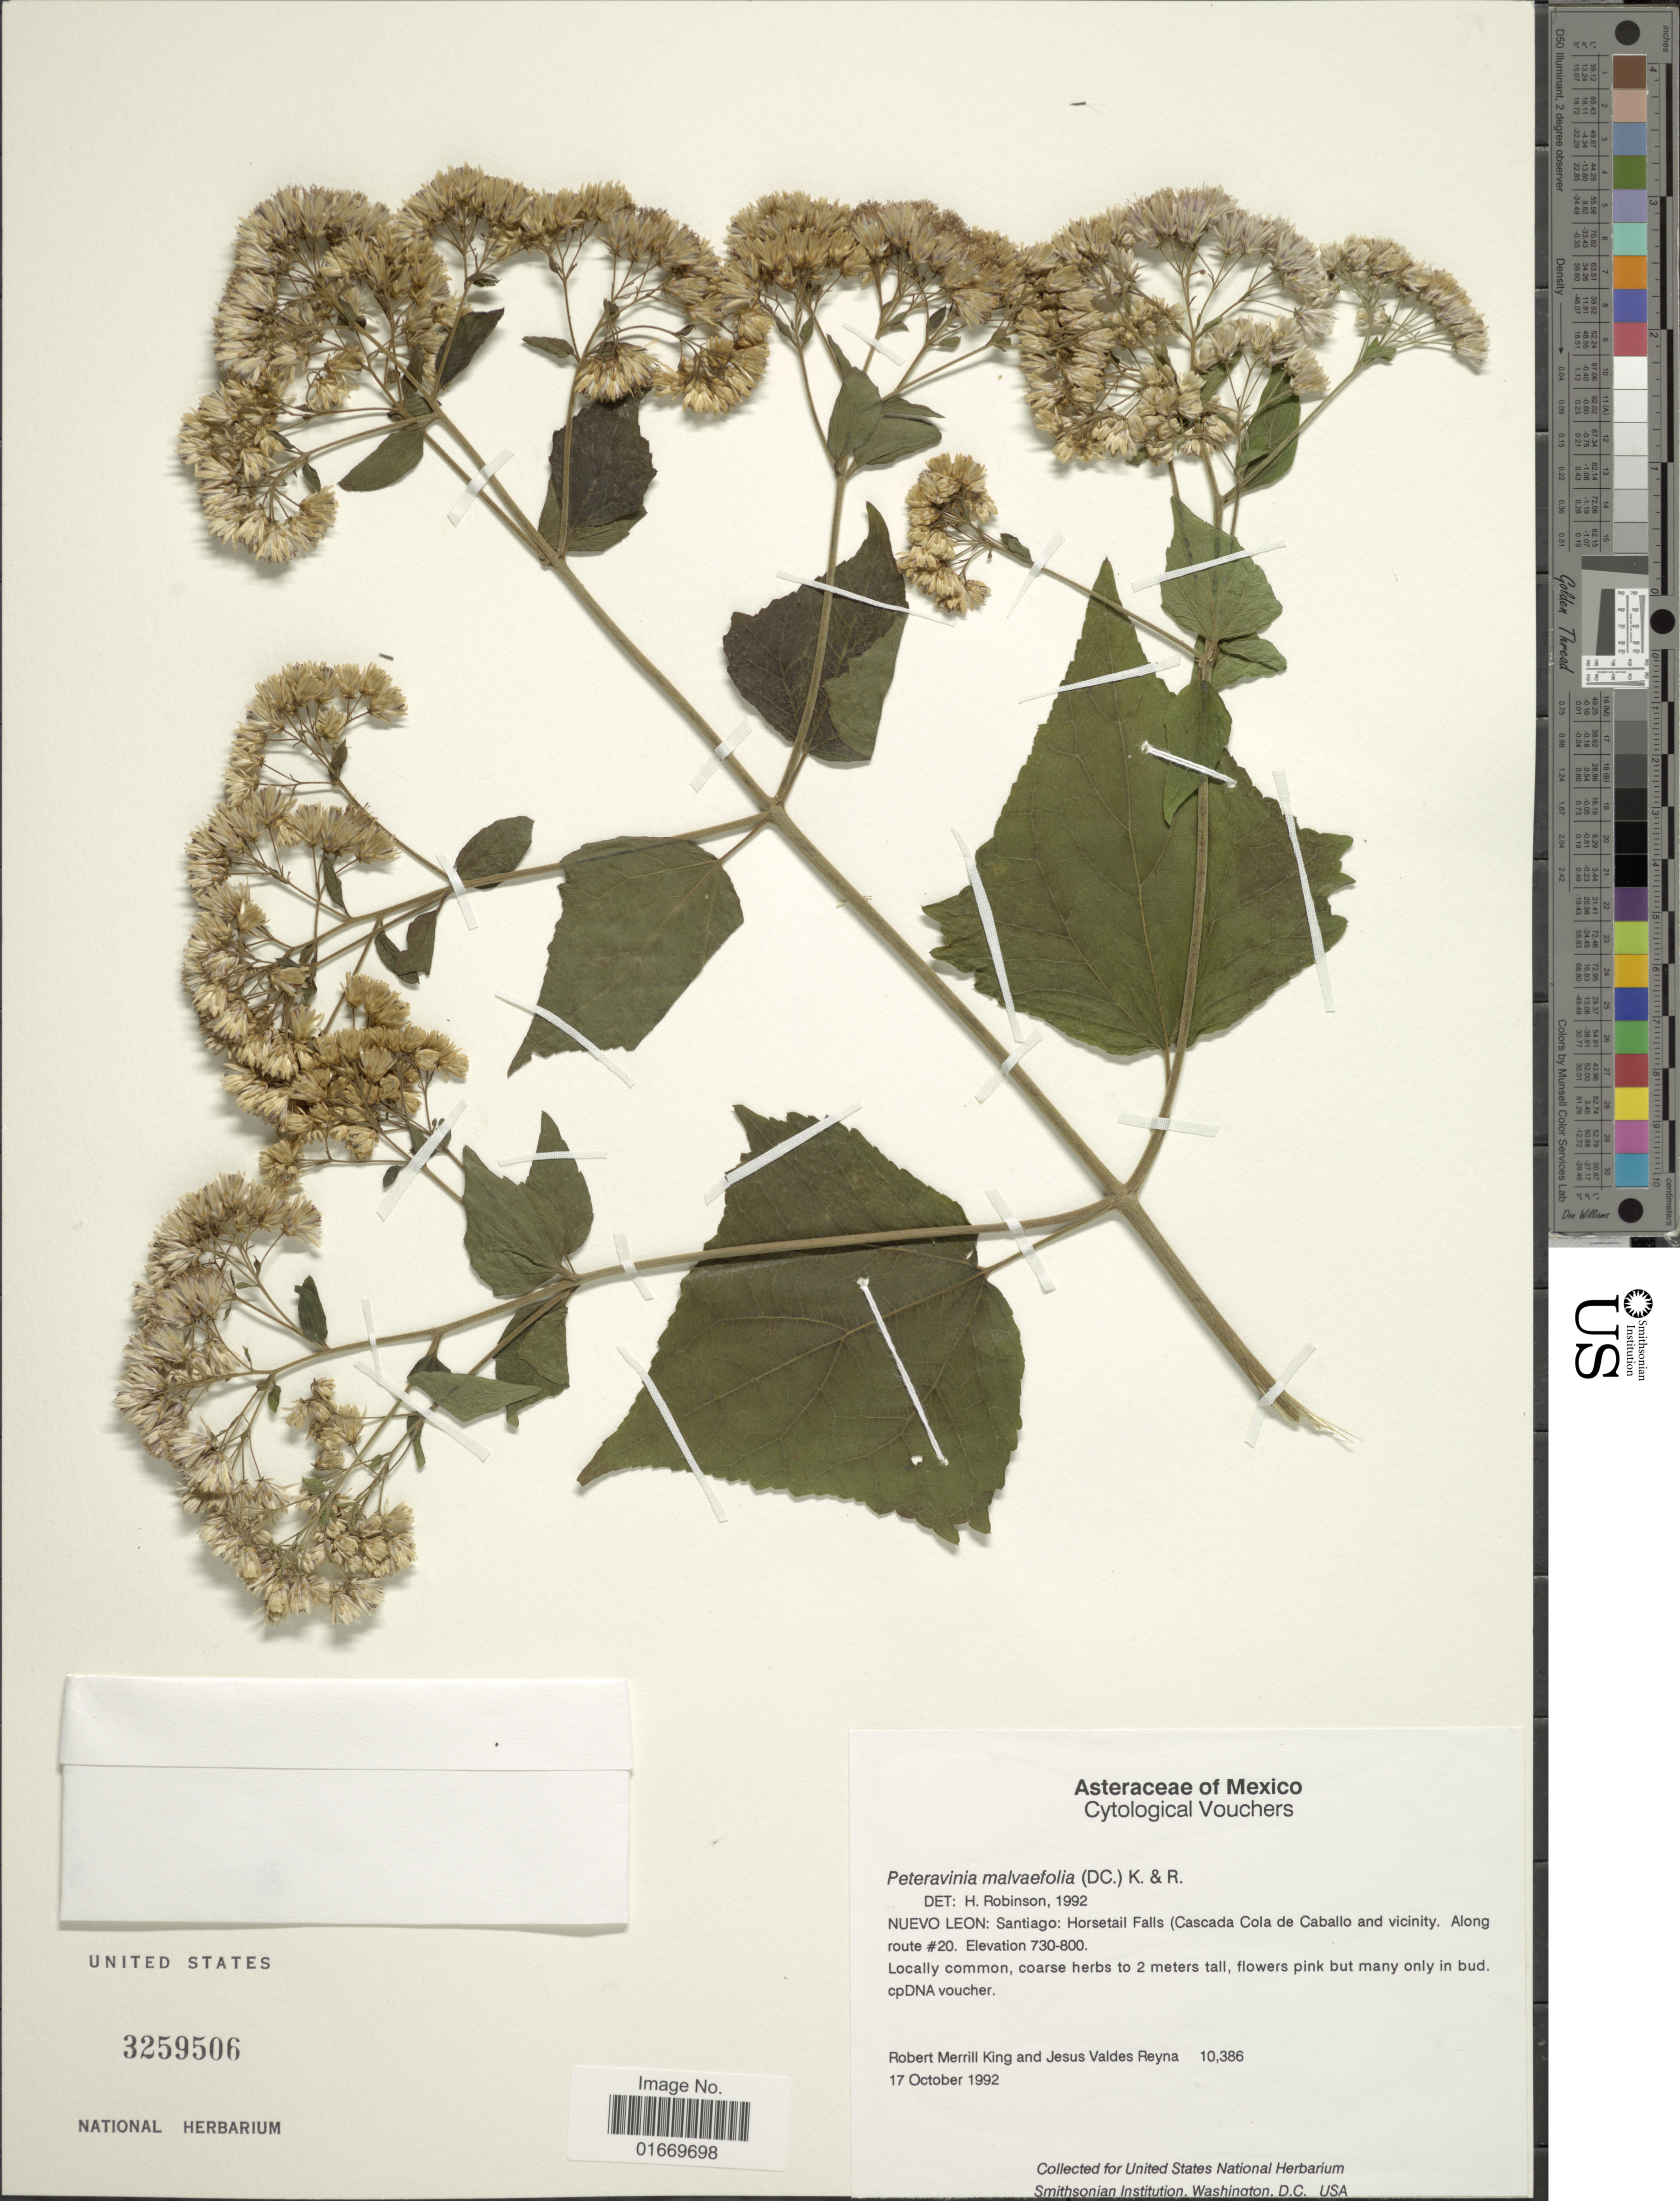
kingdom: Plantae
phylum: Tracheophyta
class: Magnoliopsida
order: Asterales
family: Asteraceae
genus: Peteravenia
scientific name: Peteravenia malvaefolia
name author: (DC.) R.M. King & H. Rob.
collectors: R. M. King & J. Valdés-Reyna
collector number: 10386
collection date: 1992-10-17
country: Mexico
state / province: Nuevo León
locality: Mexico. Nuevo León: Santiago: Horsetail Falls (Cascada Cola de Caballo and vicinity. Along route #20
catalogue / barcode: US 3259506